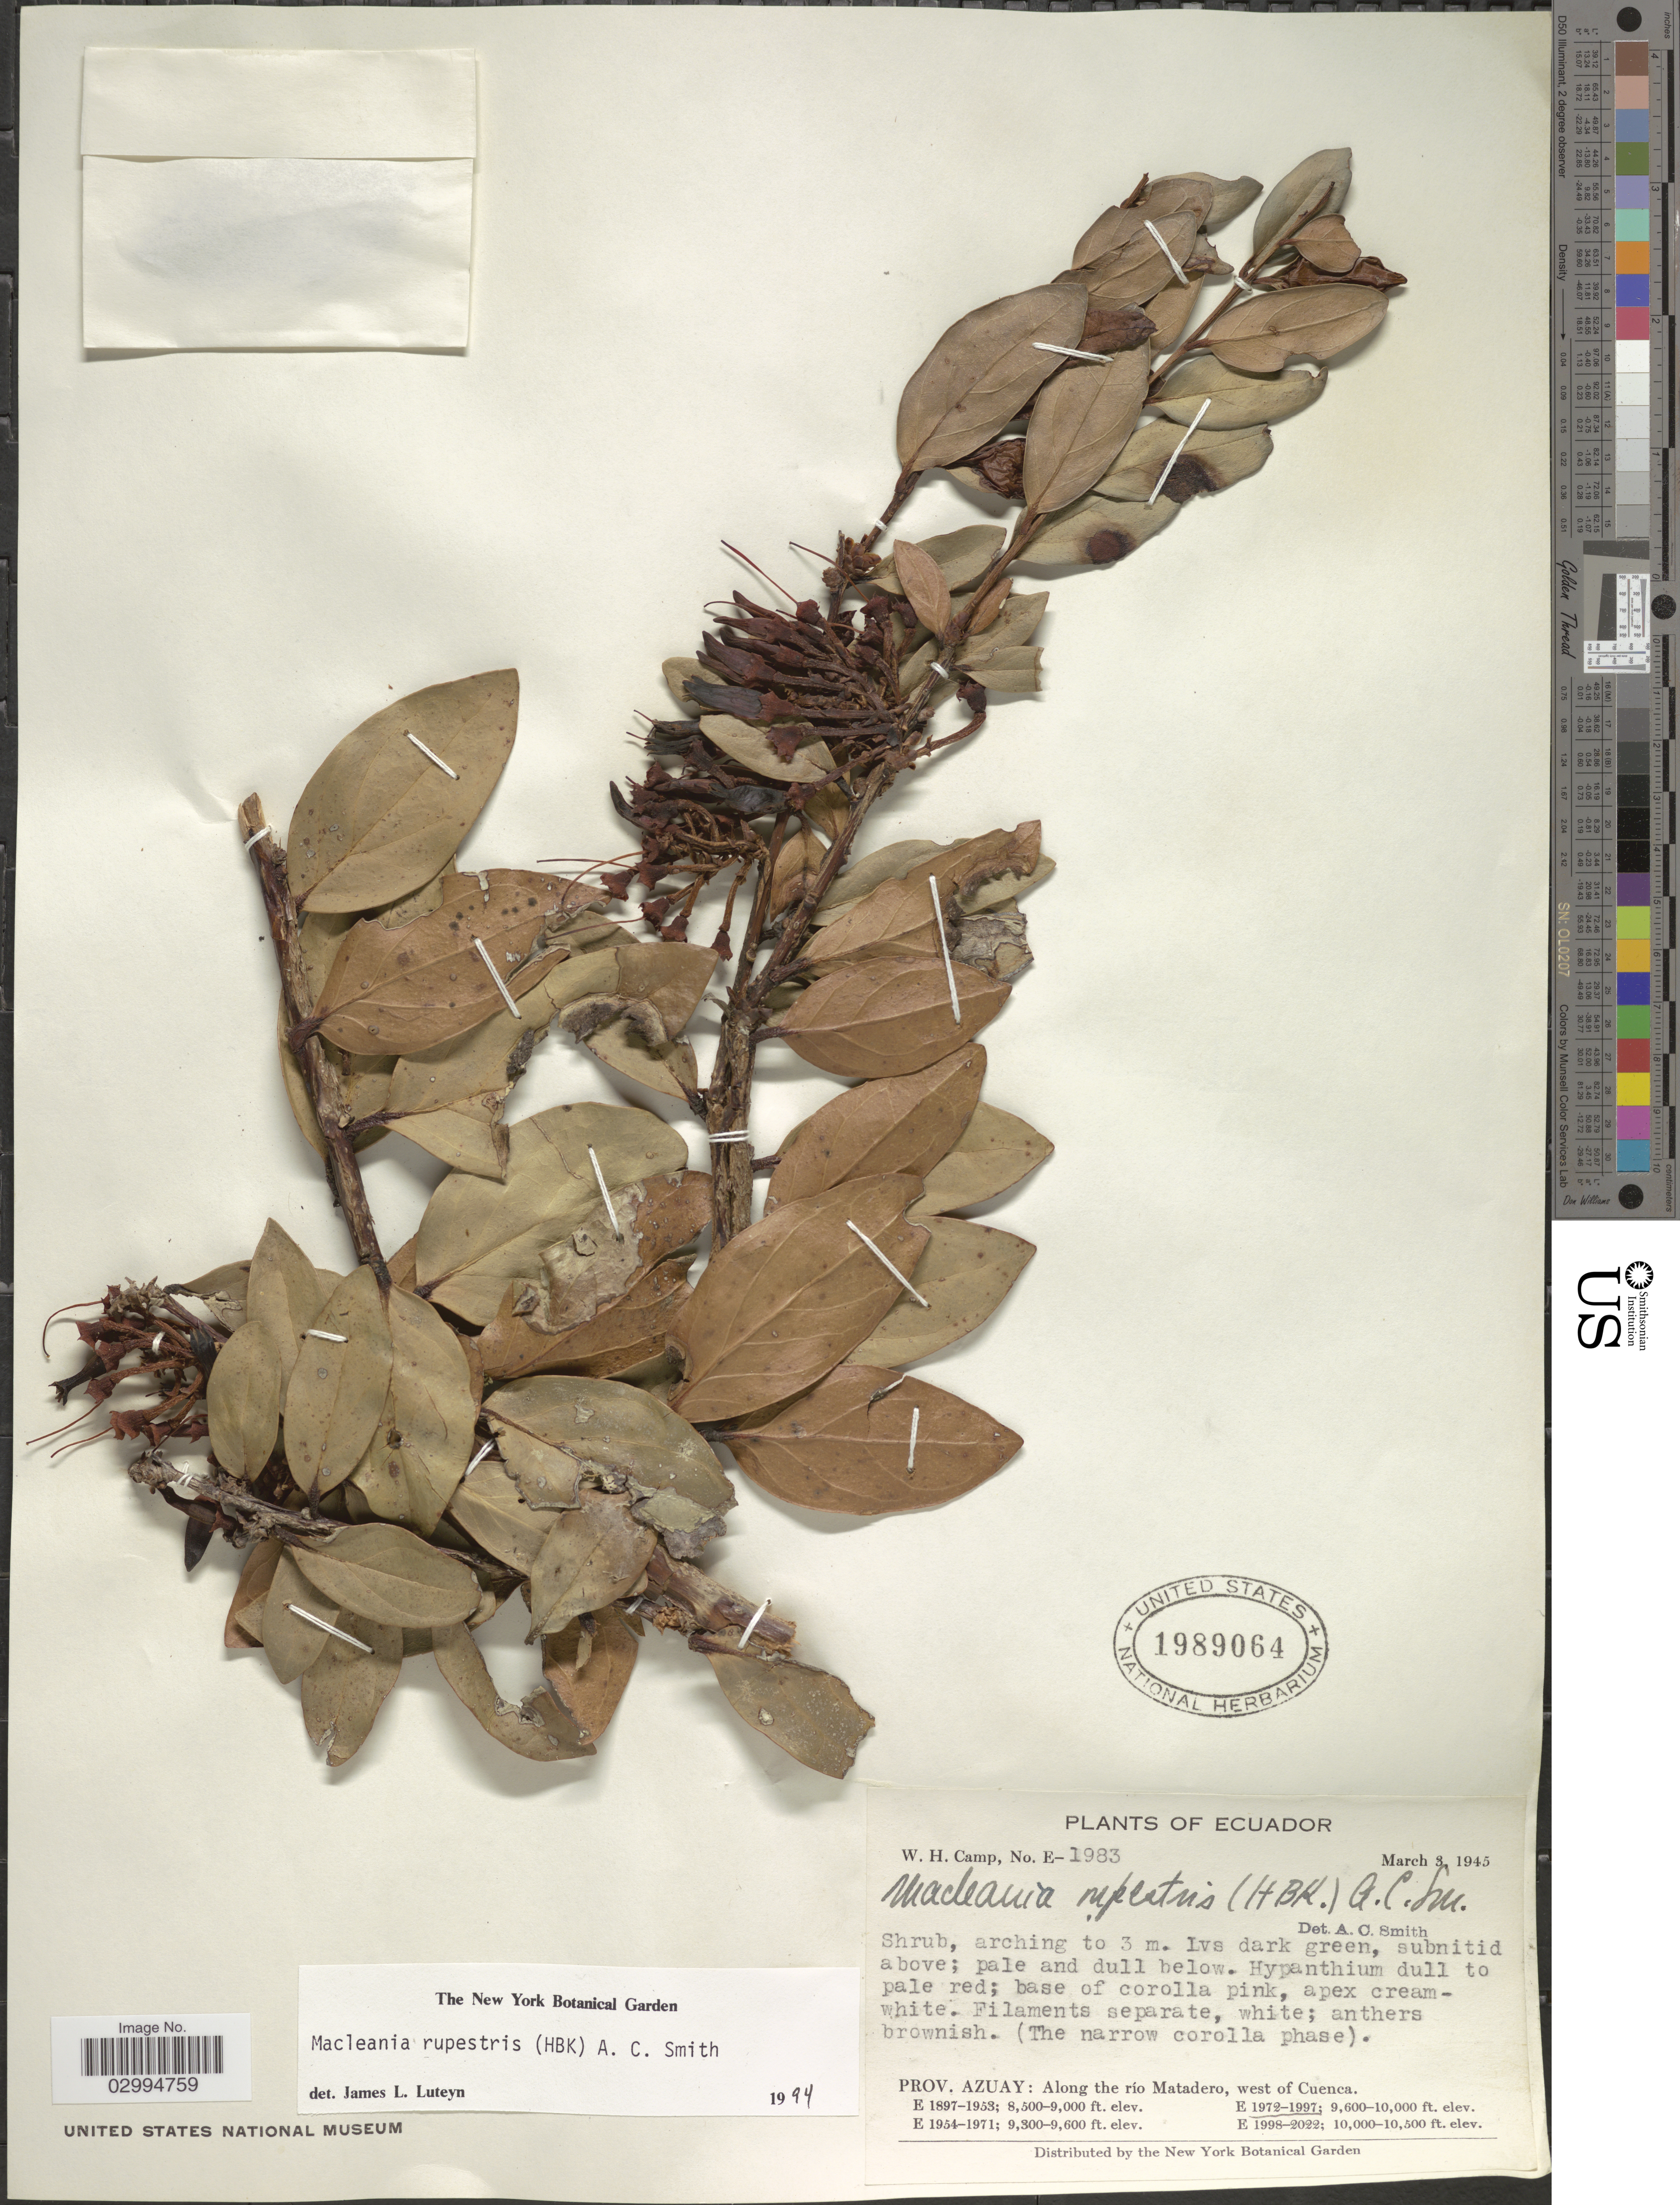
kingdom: Plantae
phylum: Tracheophyta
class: Magnoliopsida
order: Ericales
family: Ericaceae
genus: Macleania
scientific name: Macleania rupestris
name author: (Kunth) A.C. Sm.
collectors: W. H. Camp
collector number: E-1983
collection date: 1945-03-03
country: Ecuador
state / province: Azuay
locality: Along the río Matadero, west of Cuenca.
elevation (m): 2926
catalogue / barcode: US 1989064